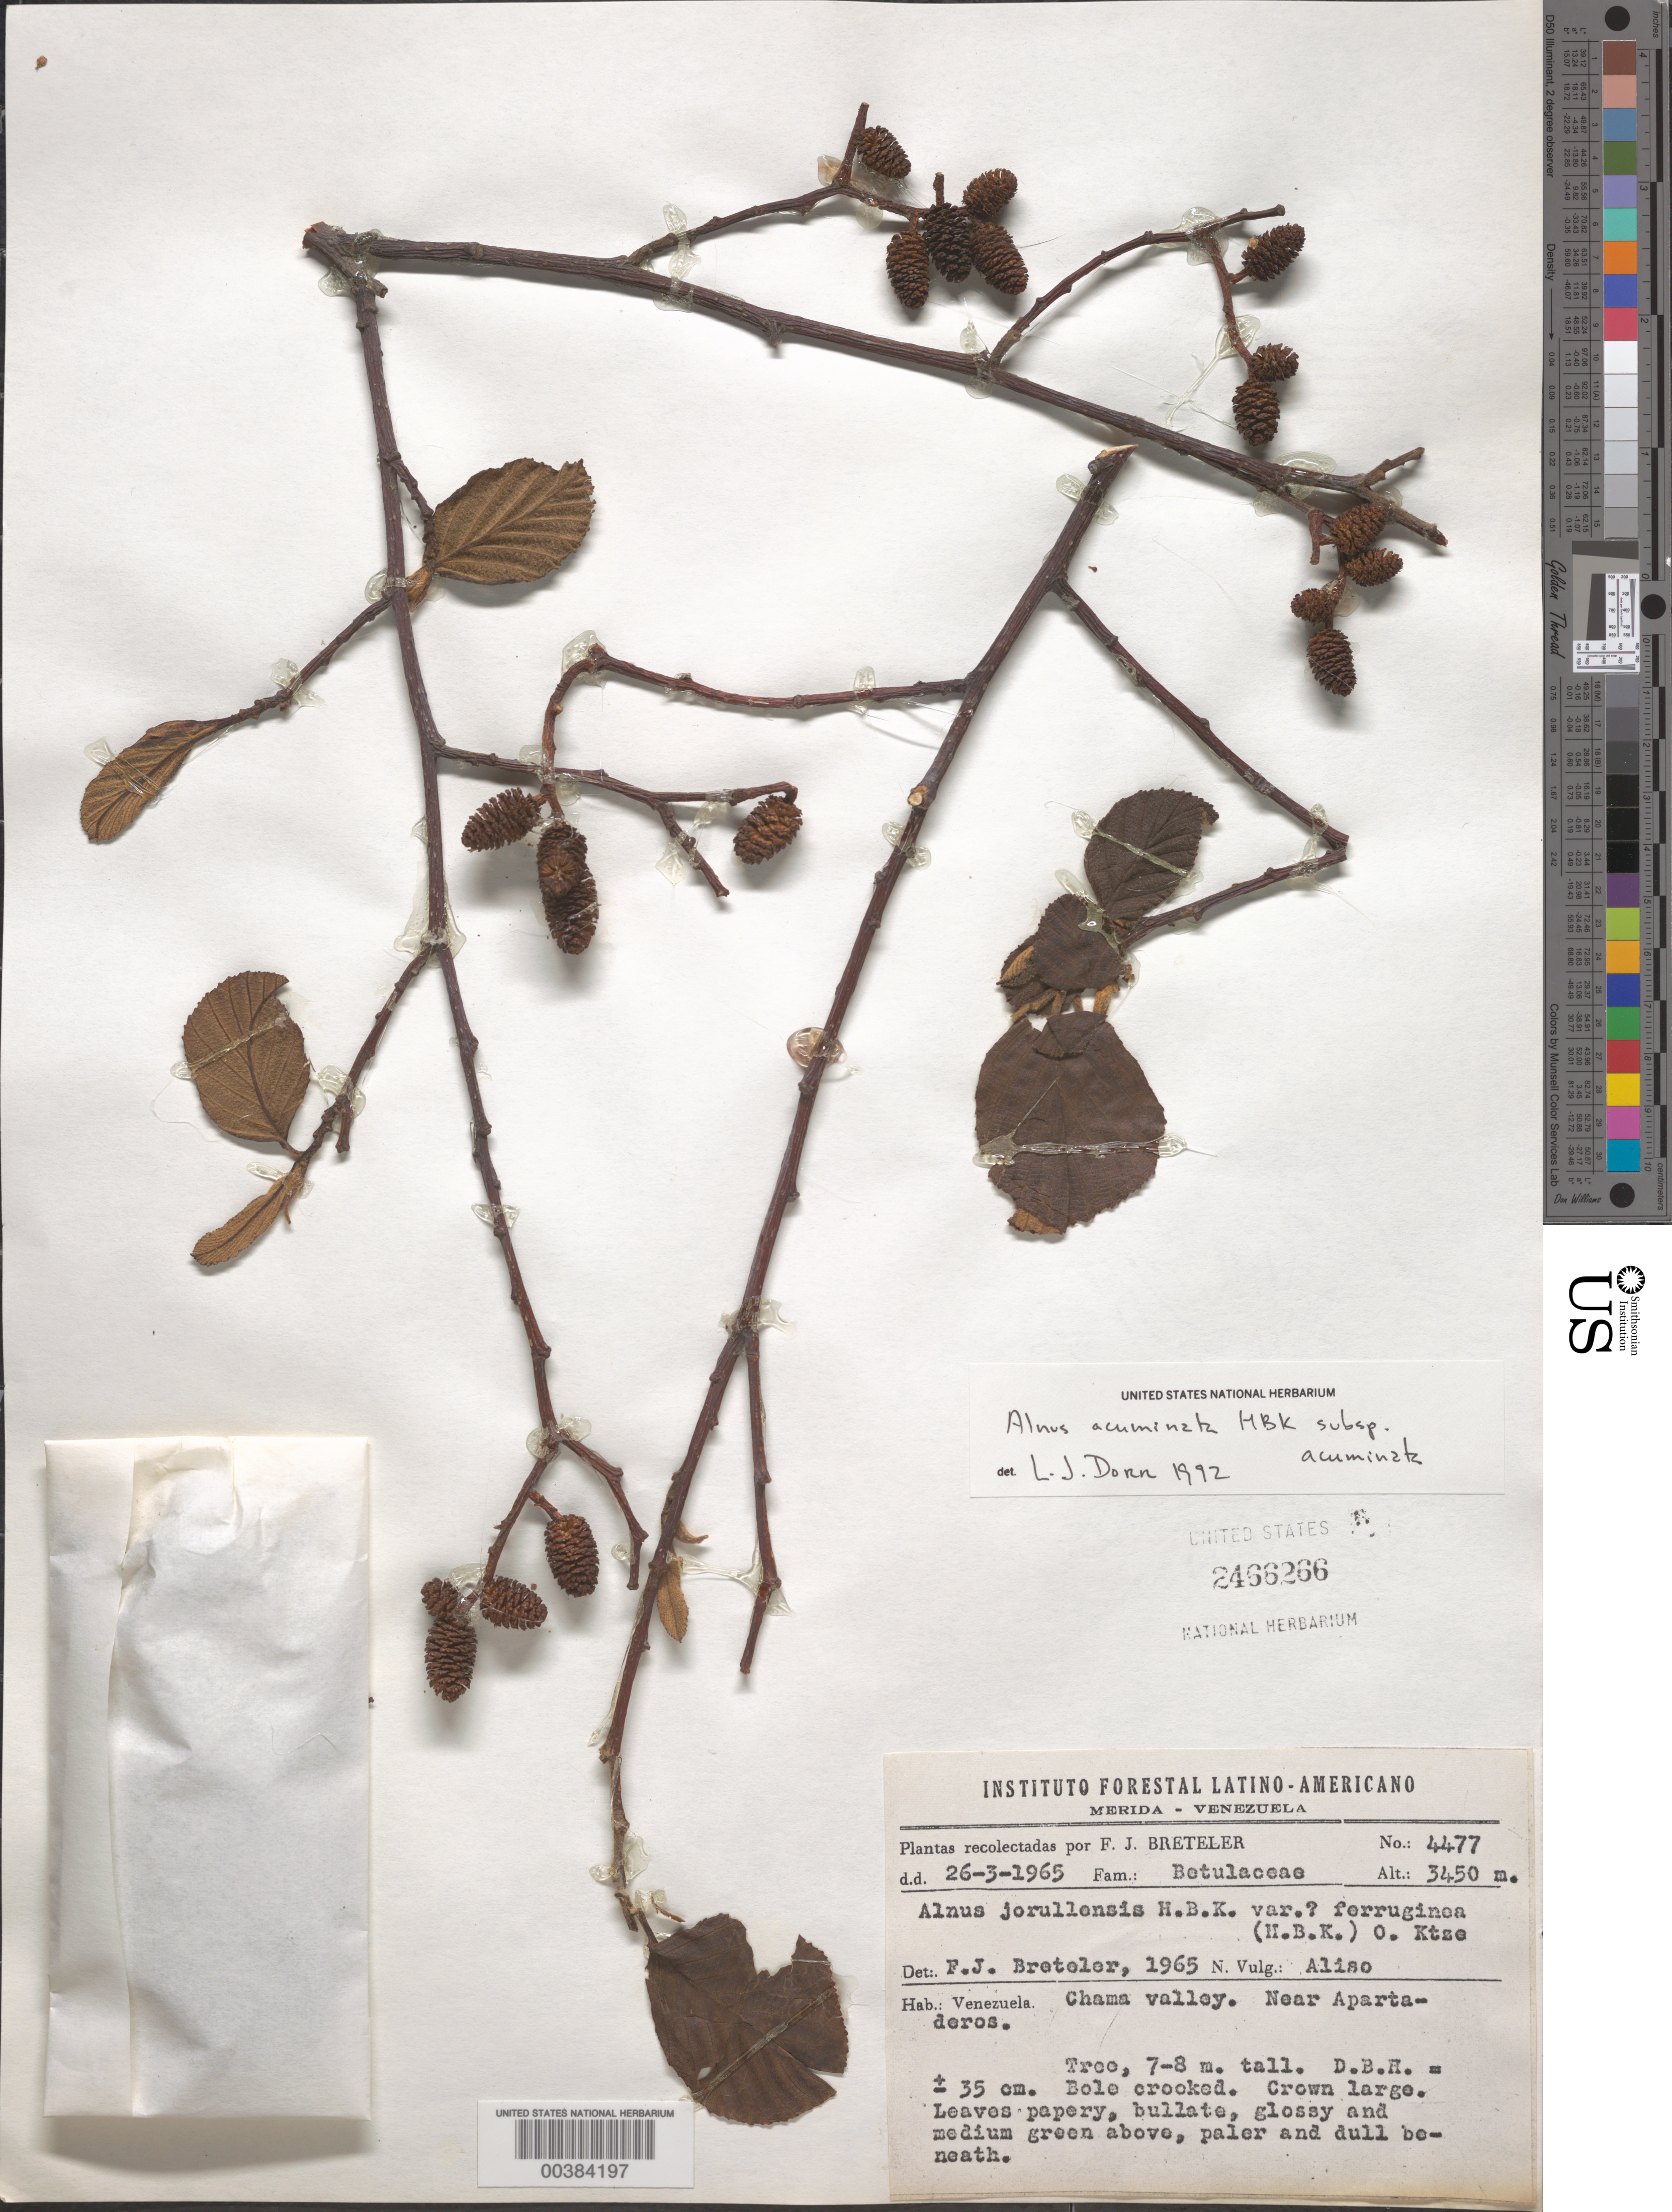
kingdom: Plantae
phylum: Tracheophyta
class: Magnoliopsida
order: Fagales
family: Betulaceae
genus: Alnus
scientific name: Alnus acuminata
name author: Kunth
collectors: F. J. Breteler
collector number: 4477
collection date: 1965-03-26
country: Venezuela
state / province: Mérida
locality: Chama valley. Near Apartaderos.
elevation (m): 3450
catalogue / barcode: US 2466266